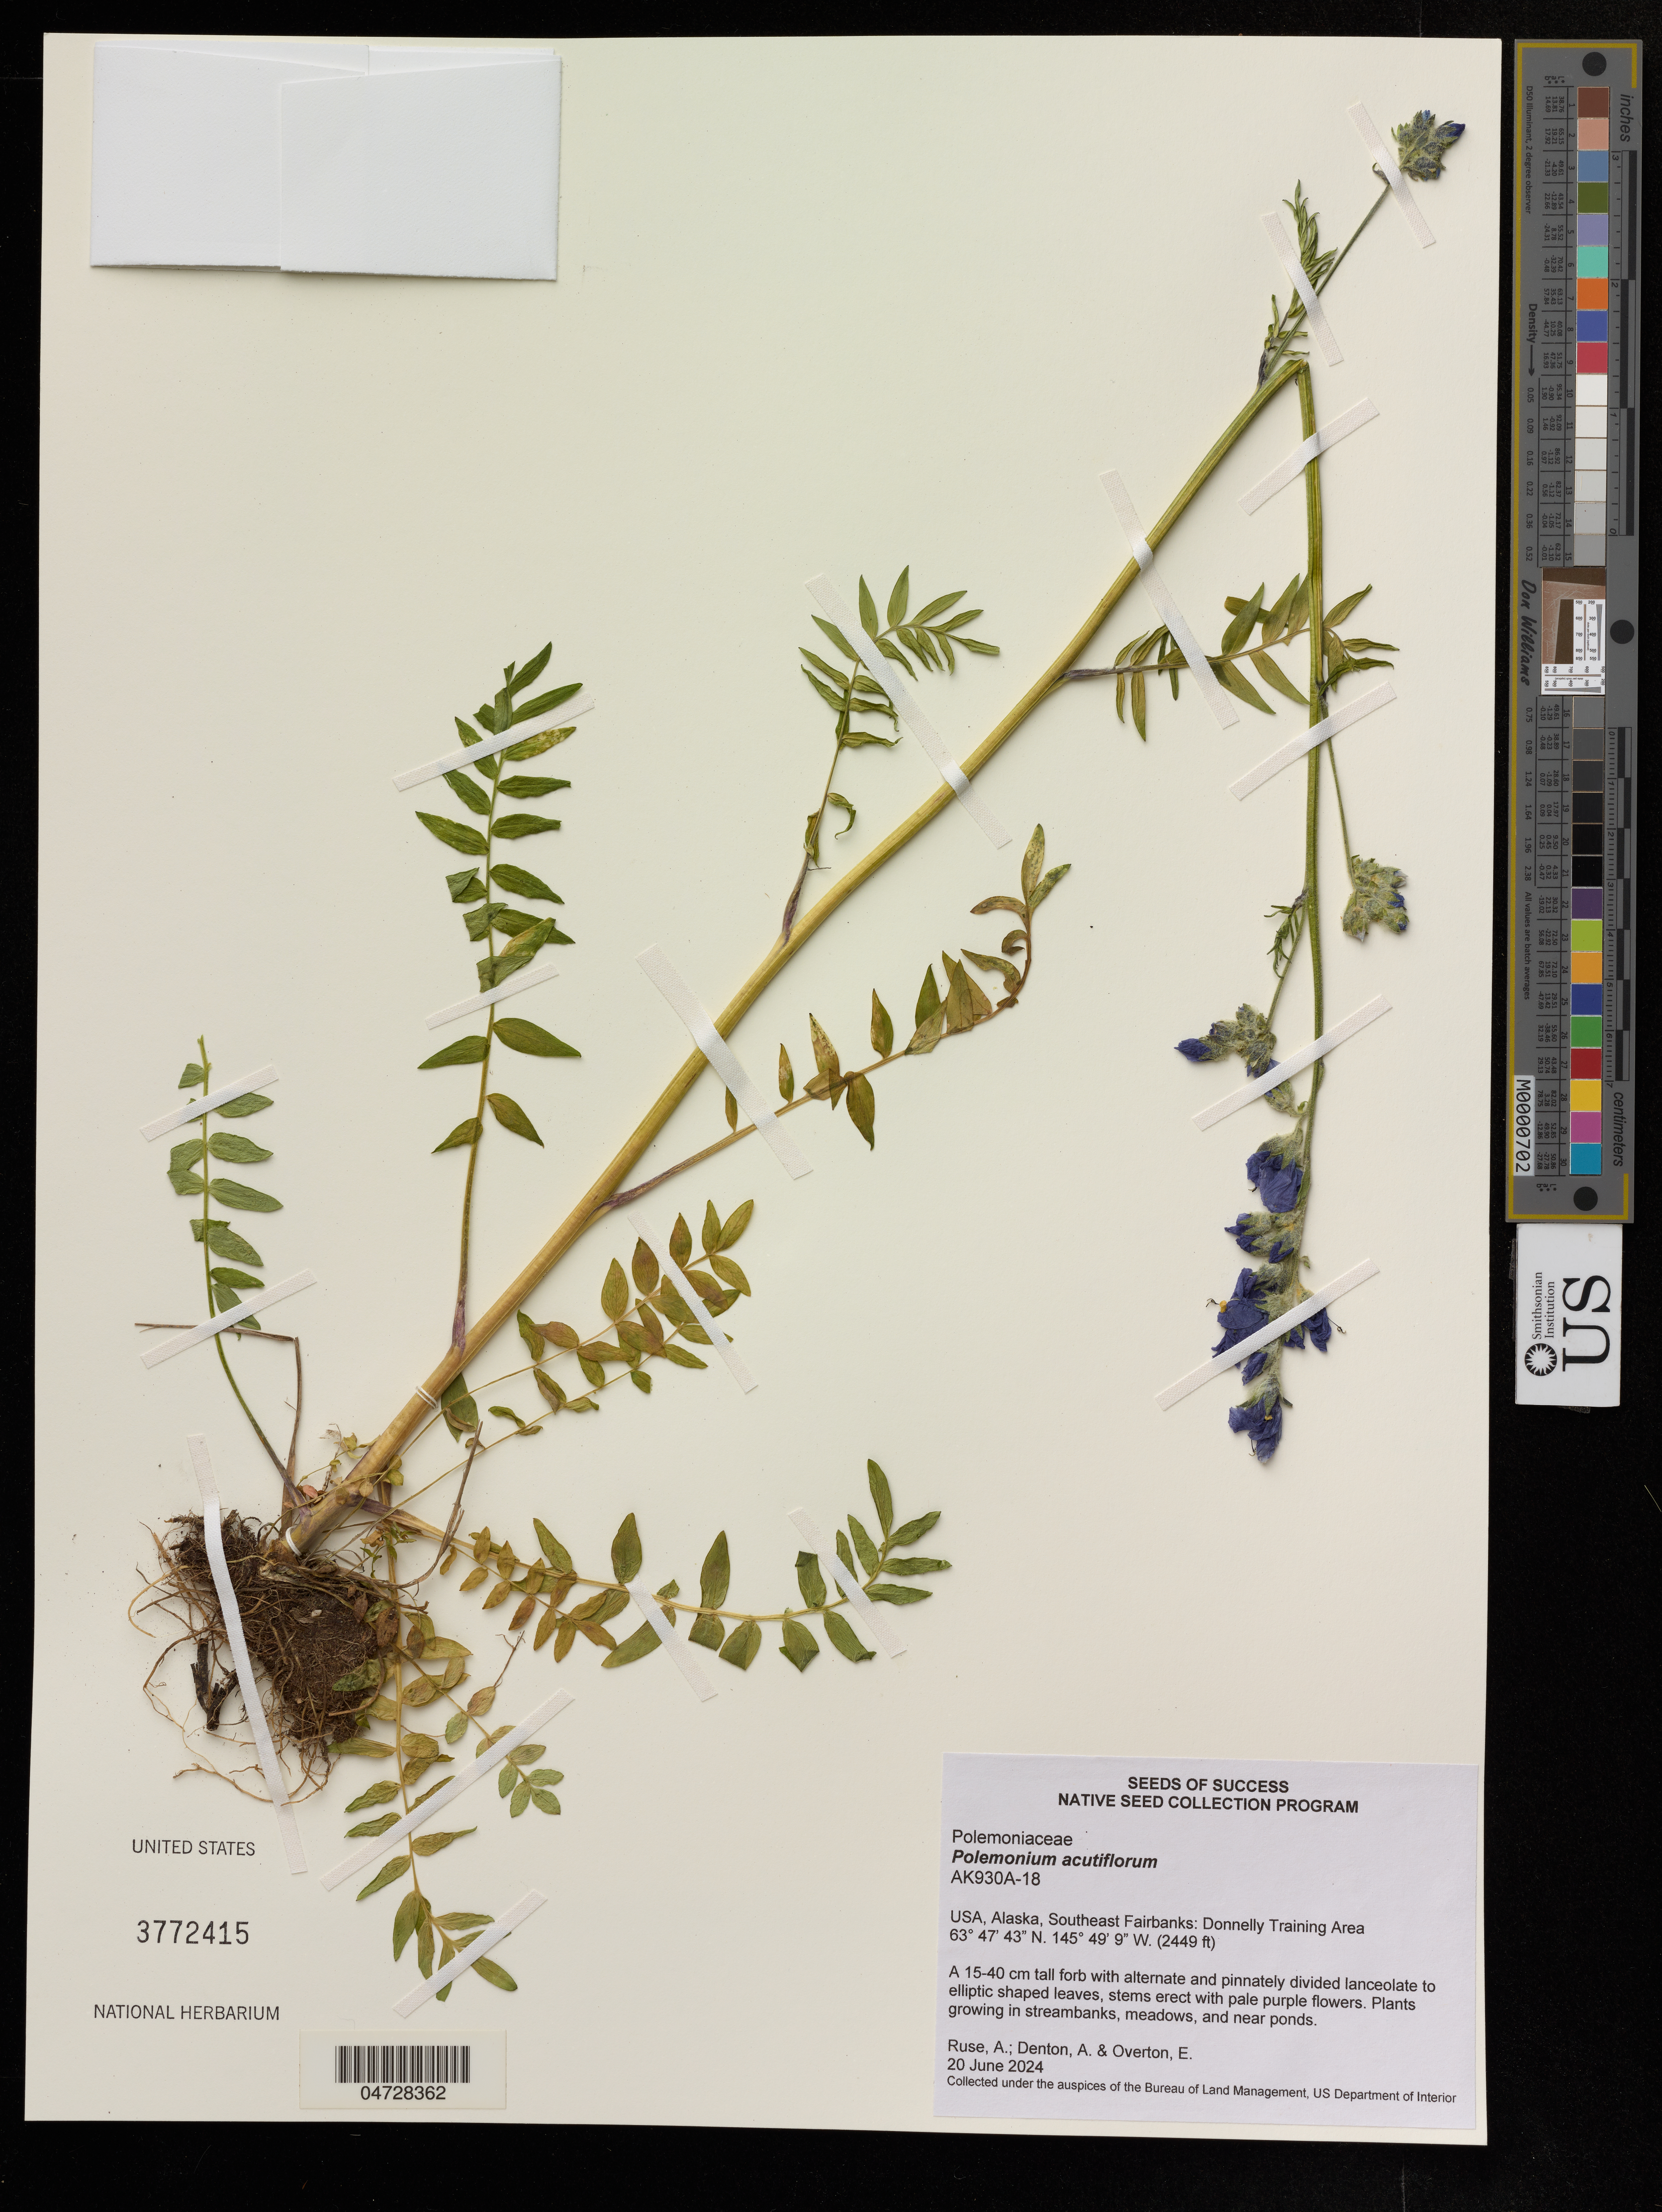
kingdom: Plantae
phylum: Tracheophyta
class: Magnoliopsida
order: Ericales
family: Polemoniaceae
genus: Polemonium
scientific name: Polemonium acutiflorum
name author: Willd. ex Roem. & Schult.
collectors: A. Ruse, A. Denton & E. Overton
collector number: AK930A-18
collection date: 2024-06-20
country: United States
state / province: Alaska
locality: Southeast Fairbanks: Donnelly Training Area.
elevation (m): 746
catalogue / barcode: US 3772415